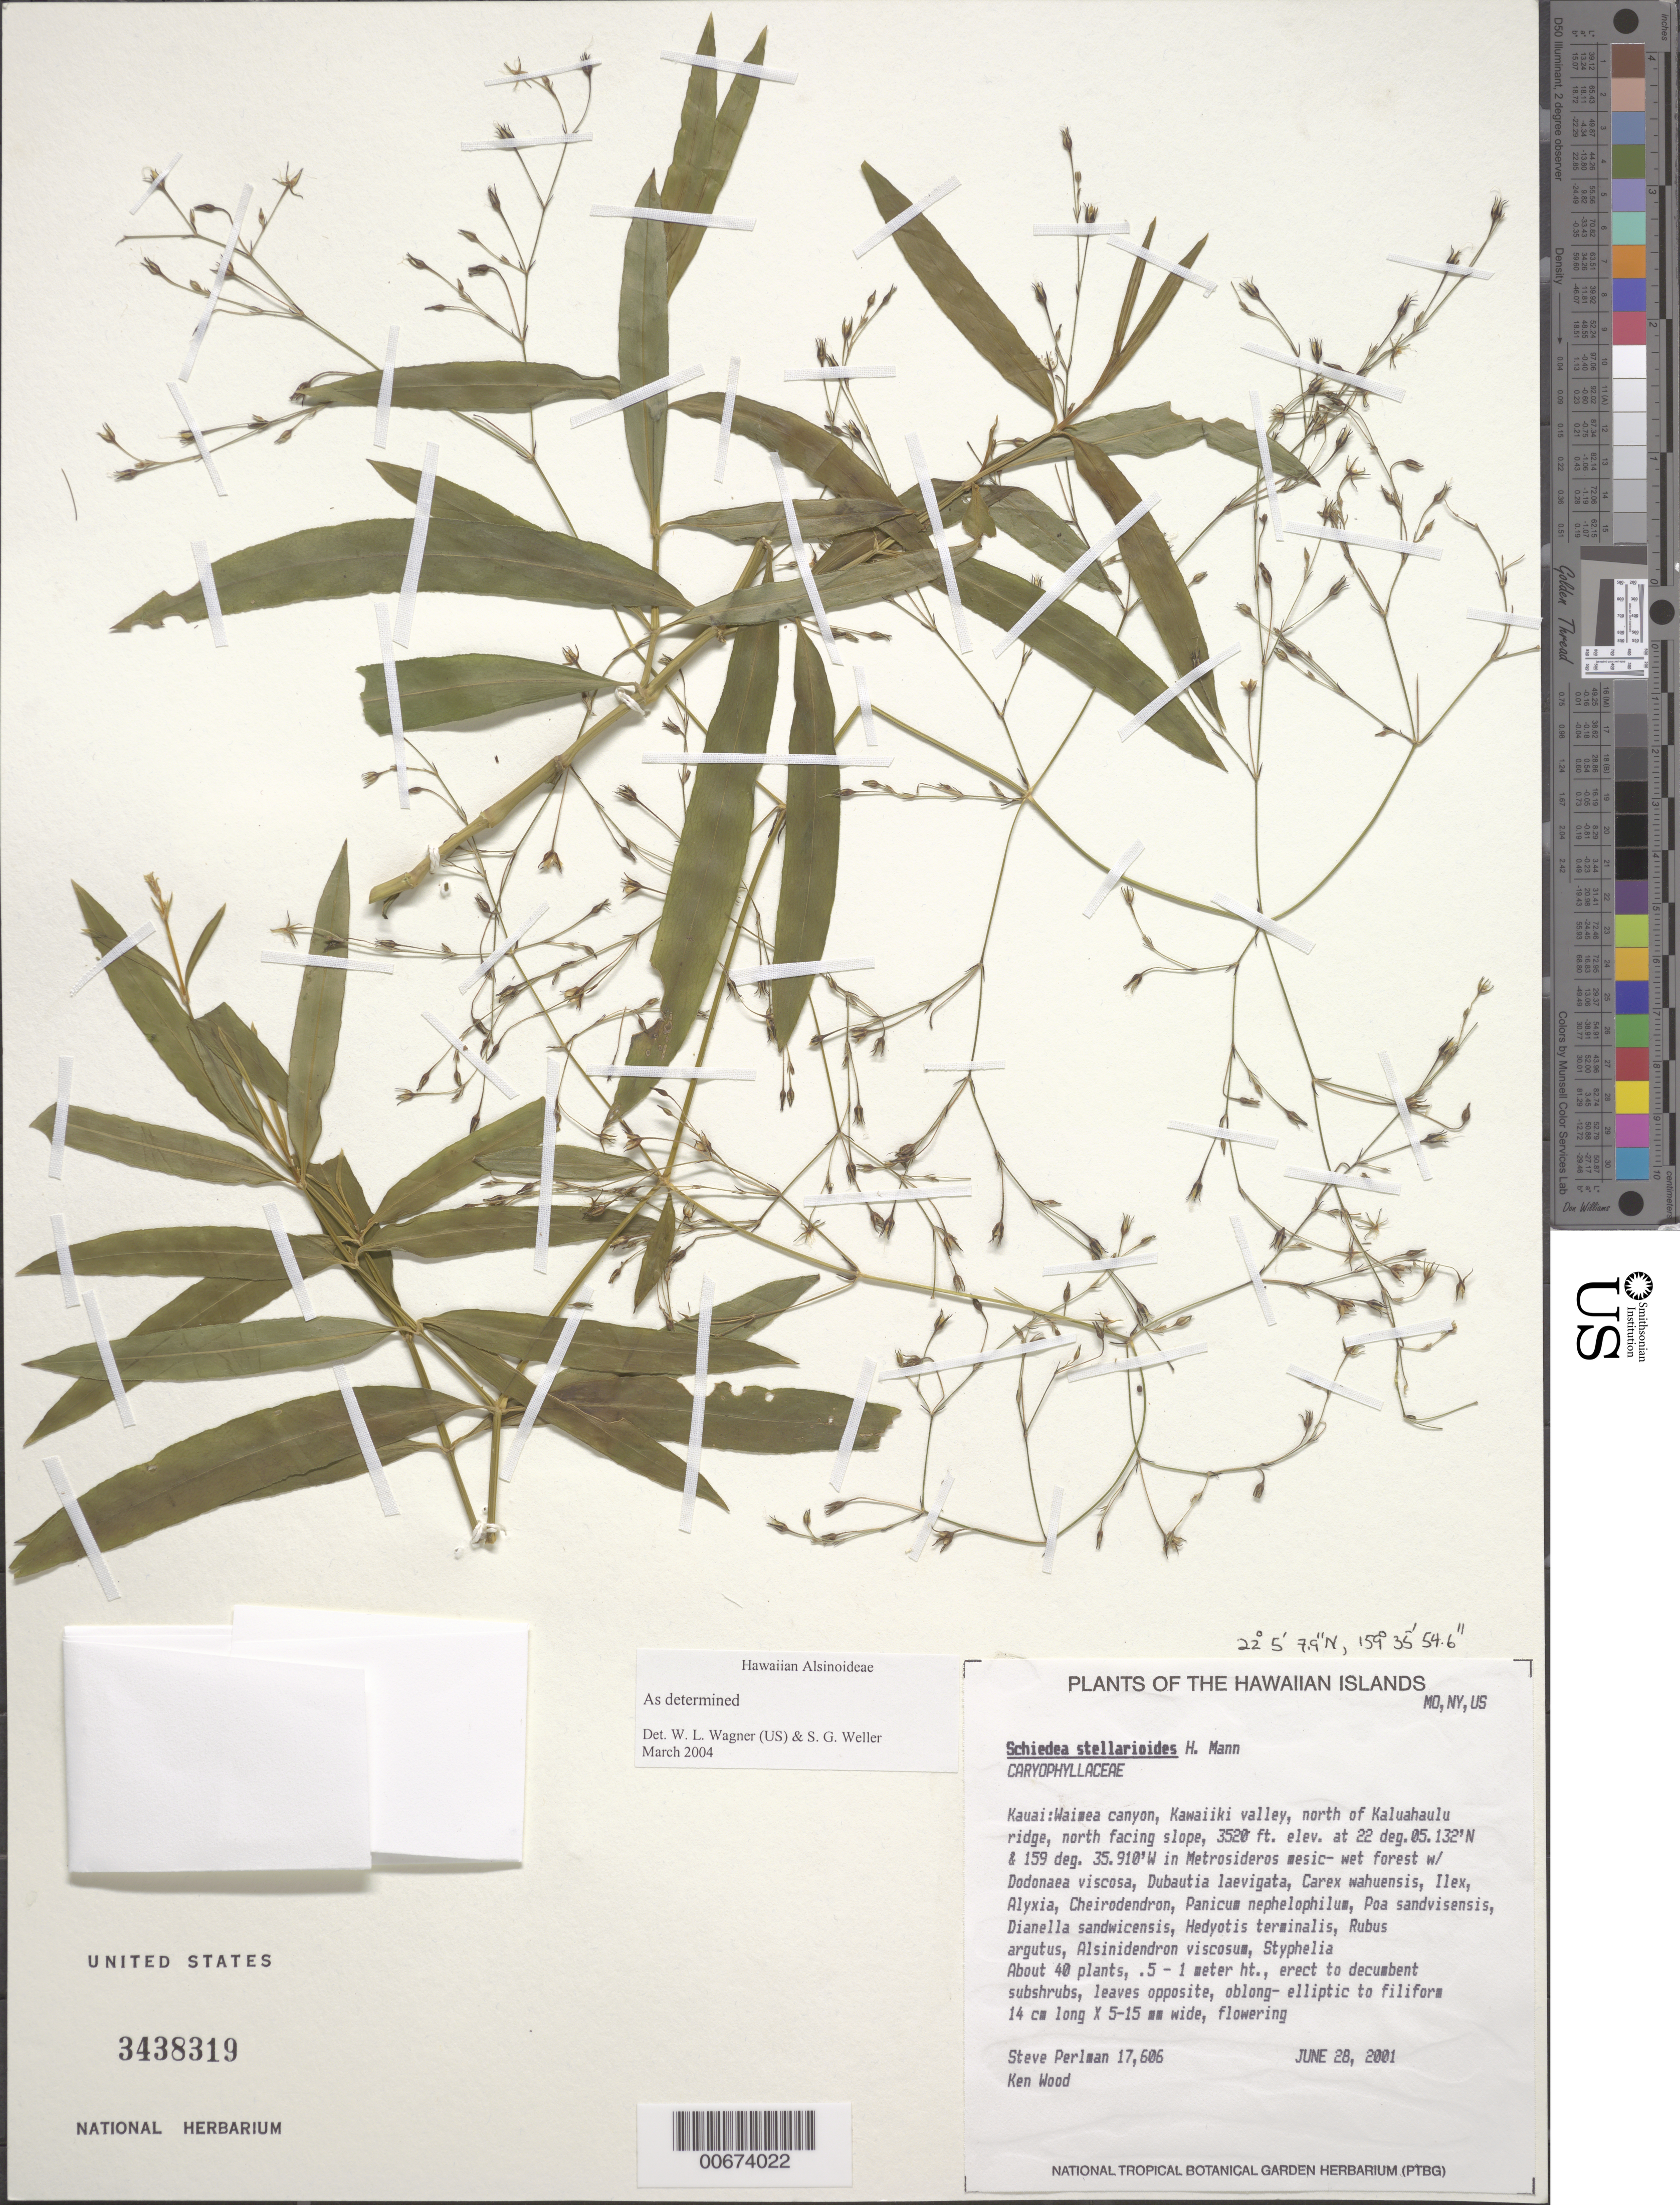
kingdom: Plantae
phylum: Tracheophyta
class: Magnoliopsida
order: Caryophyllales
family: Caryophyllaceae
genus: Schiedea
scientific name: Schiedea stellarioides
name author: H. Mann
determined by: Wagner, W. L.; Weller, Stephen G.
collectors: S. P. Perlman & K. Wood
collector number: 17606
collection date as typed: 28 Jun 2001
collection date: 2001-06-28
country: United States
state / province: Hawaii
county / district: Kauai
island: Kaua'i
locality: Waimea canyon, Kawaiiki valley, N of Kaluahaulu ridge, N facing slope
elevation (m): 1073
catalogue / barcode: US 3438319